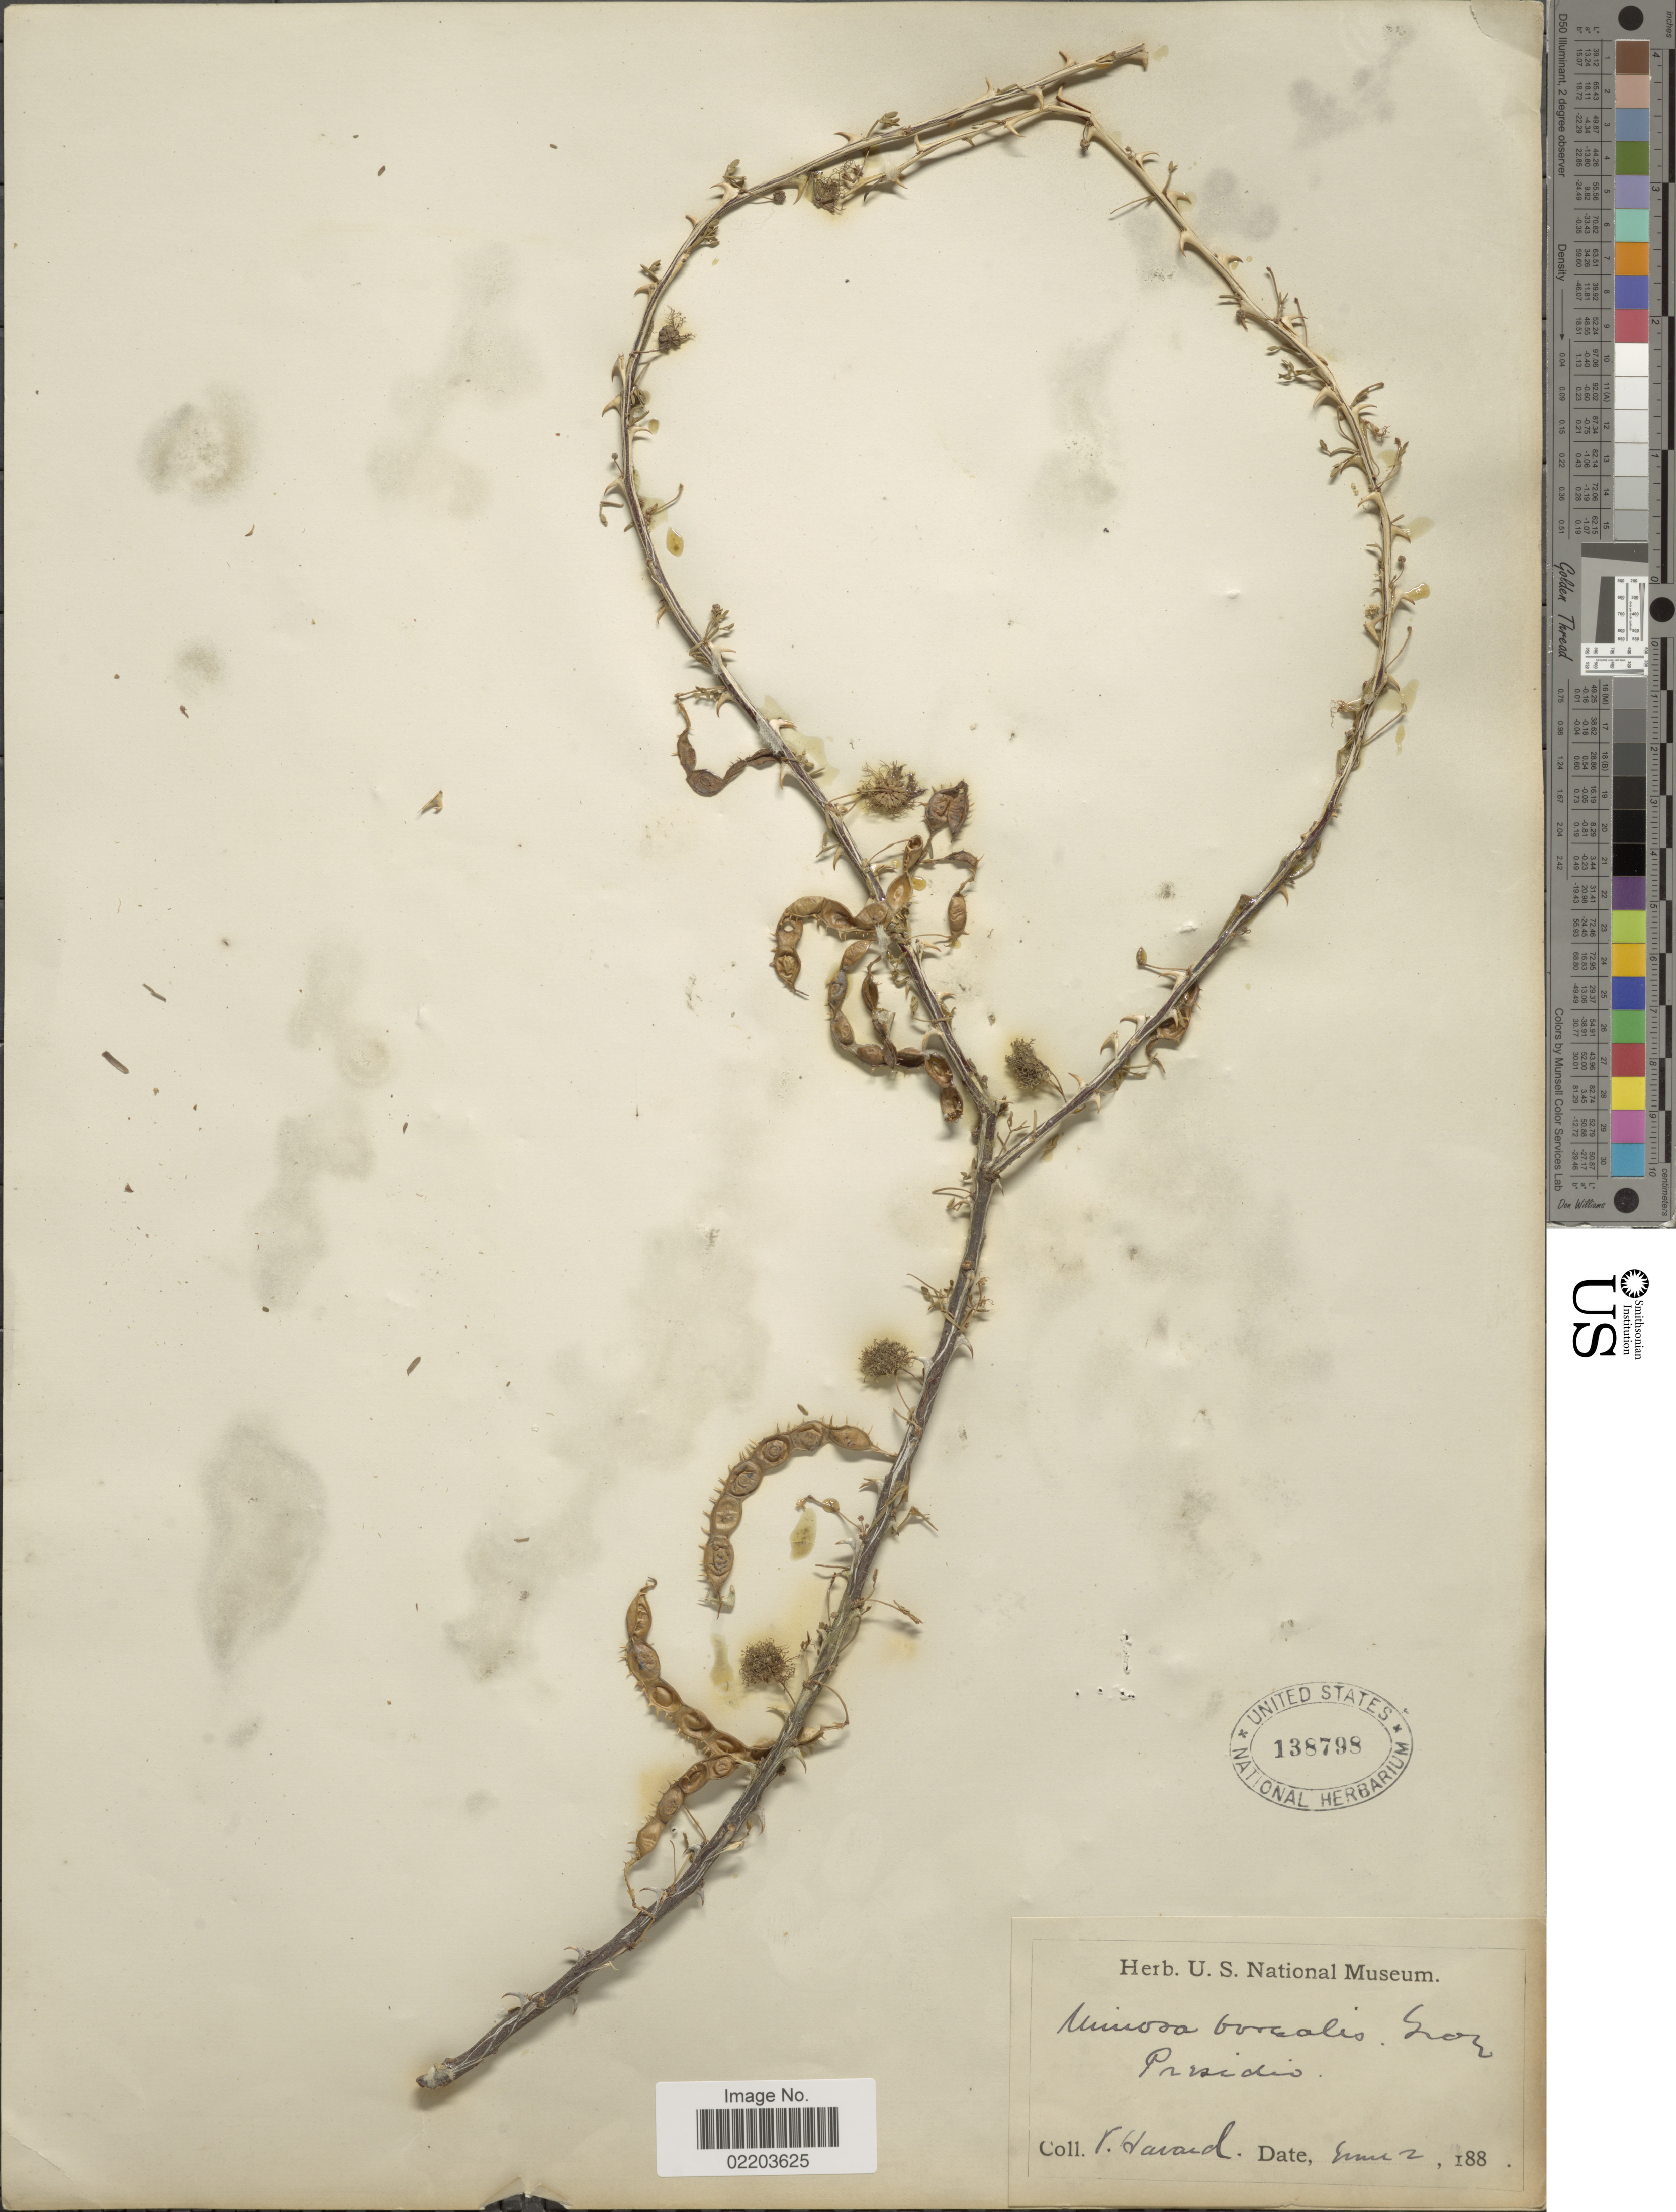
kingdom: Plantae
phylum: Tracheophyta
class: Magnoliopsida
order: Fabales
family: Fabaceae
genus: Mimosa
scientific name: Mimosa borealis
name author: A. Gray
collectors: V. Havard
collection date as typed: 188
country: United States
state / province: Texas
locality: Presidio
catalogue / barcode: US 138798